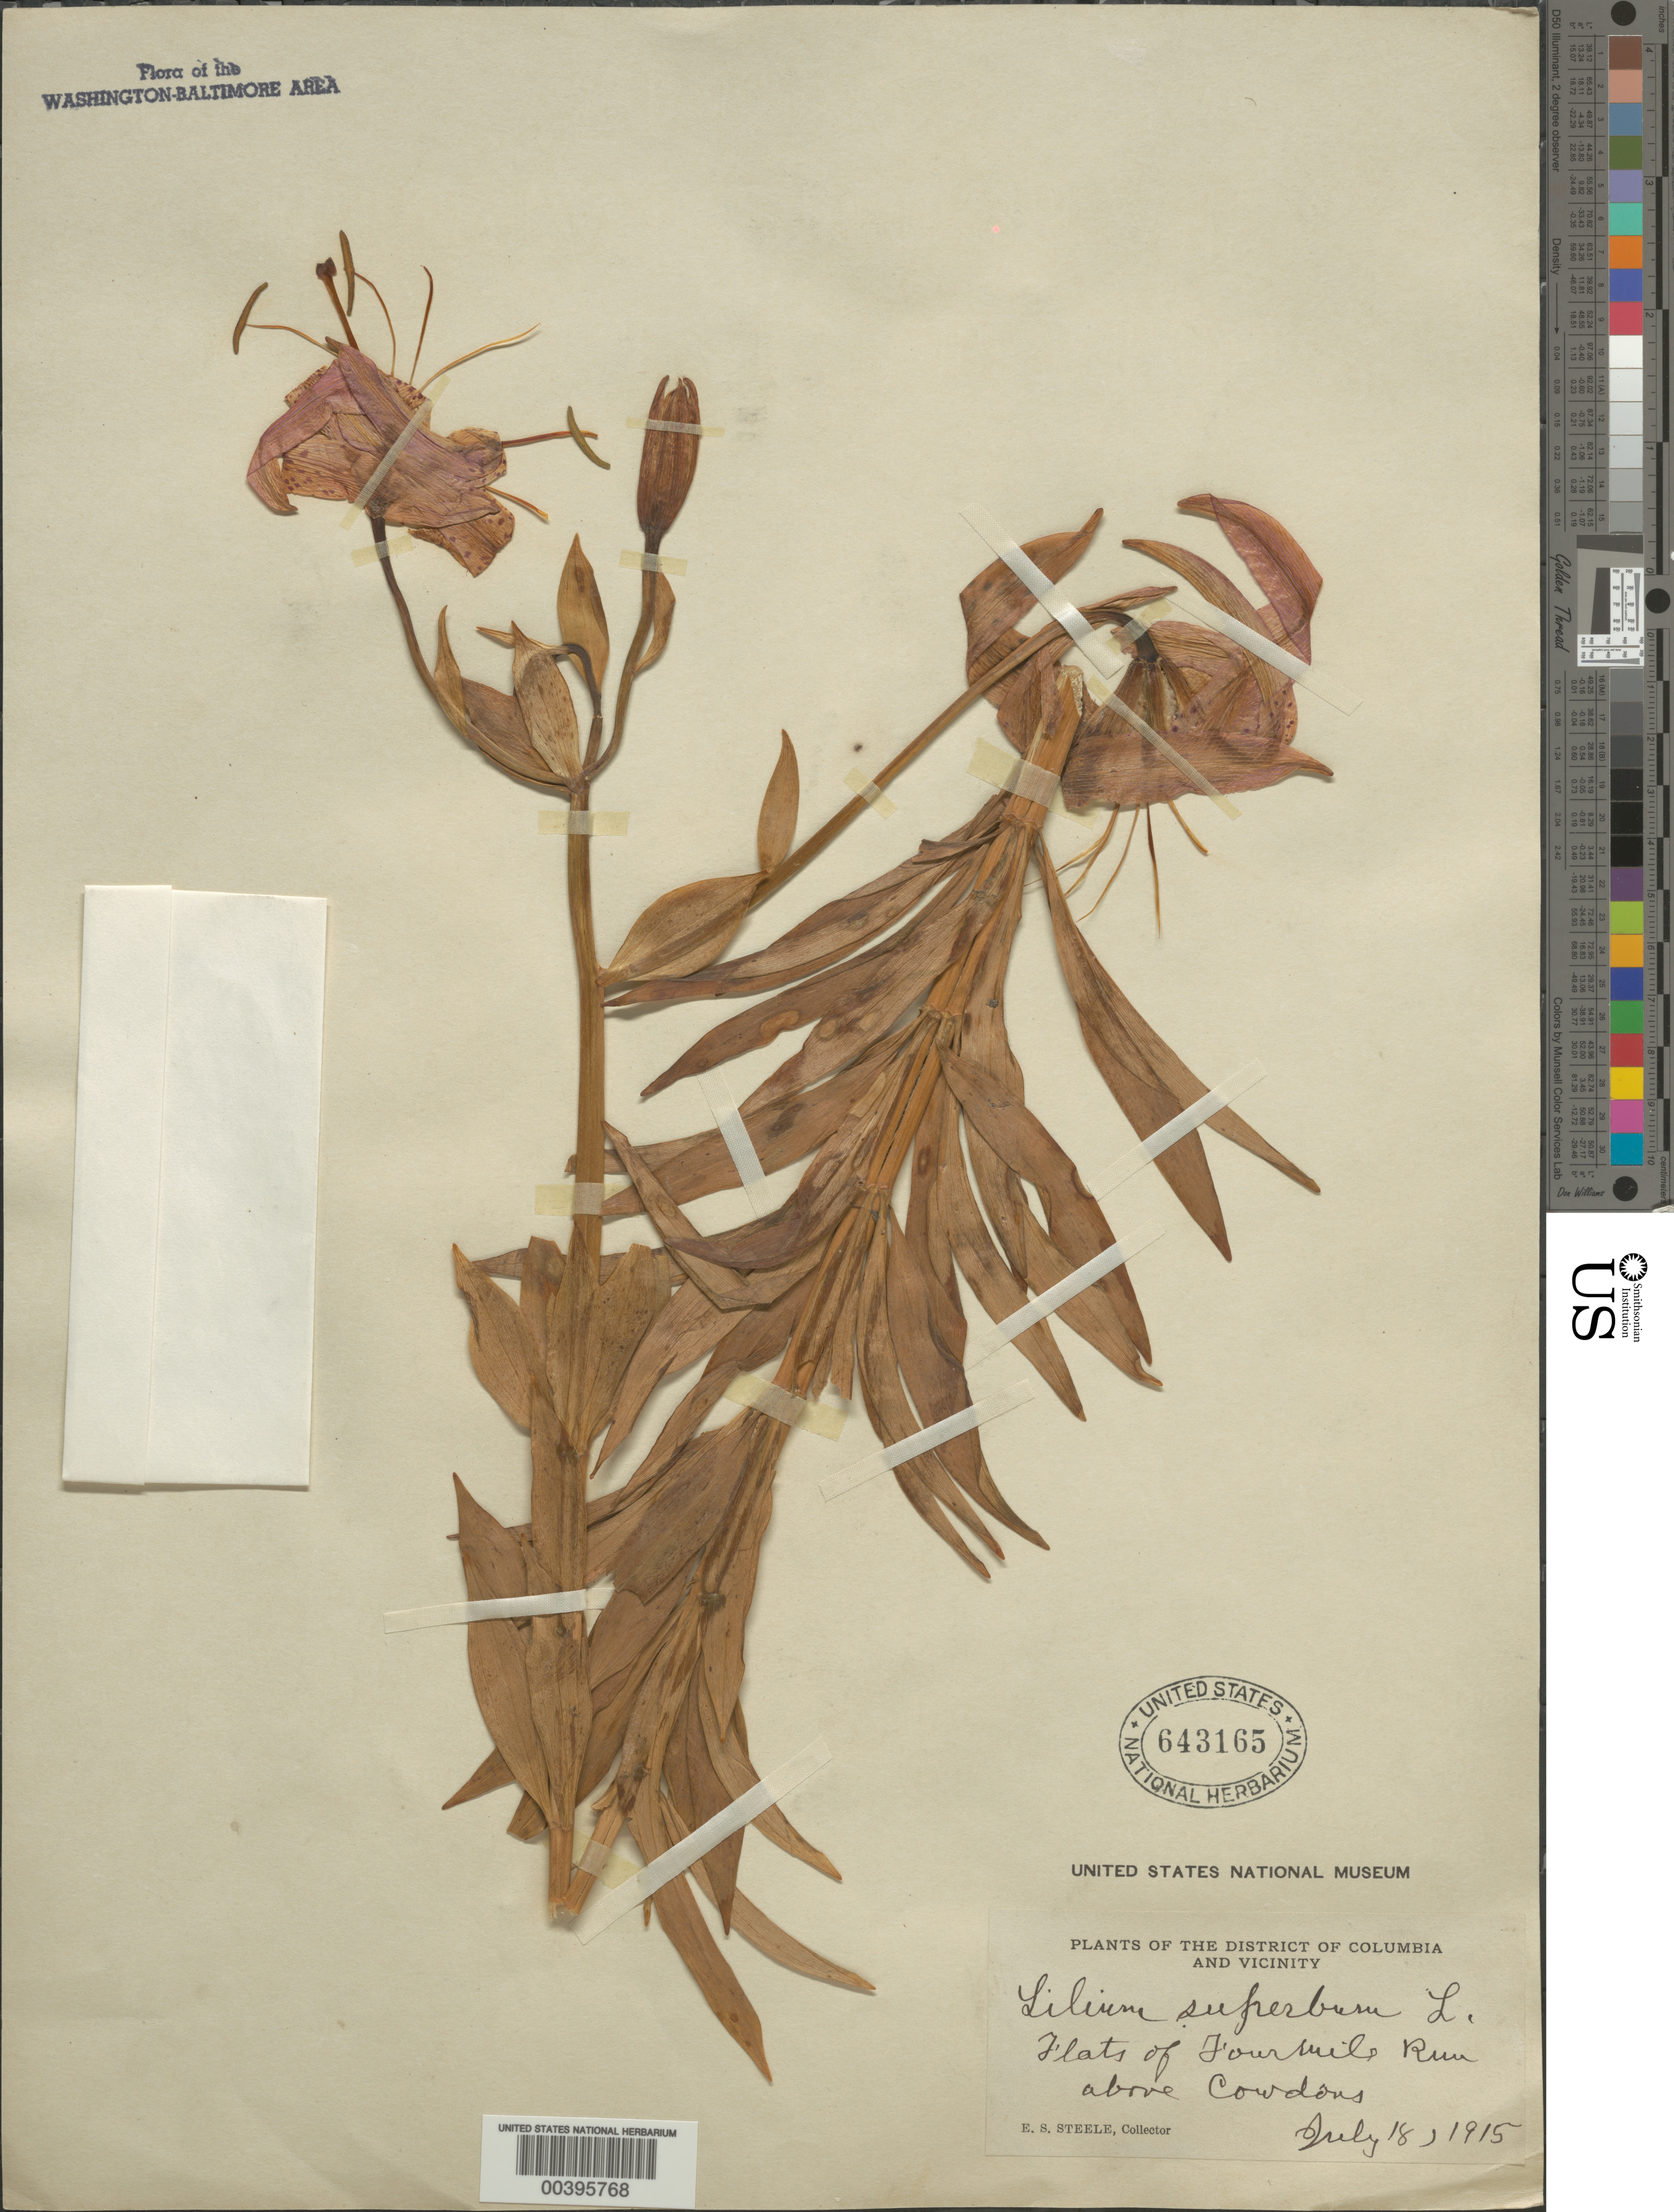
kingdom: Plantae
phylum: Tracheophyta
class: Liliopsida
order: Liliales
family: Liliaceae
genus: Lilium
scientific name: Lilium superbum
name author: L.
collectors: E. Steele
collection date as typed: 18 Jul 1915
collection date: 1915-07-18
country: United States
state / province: Virginia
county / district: Arlington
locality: Four Mile Run, above Cowdons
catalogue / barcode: US 643165